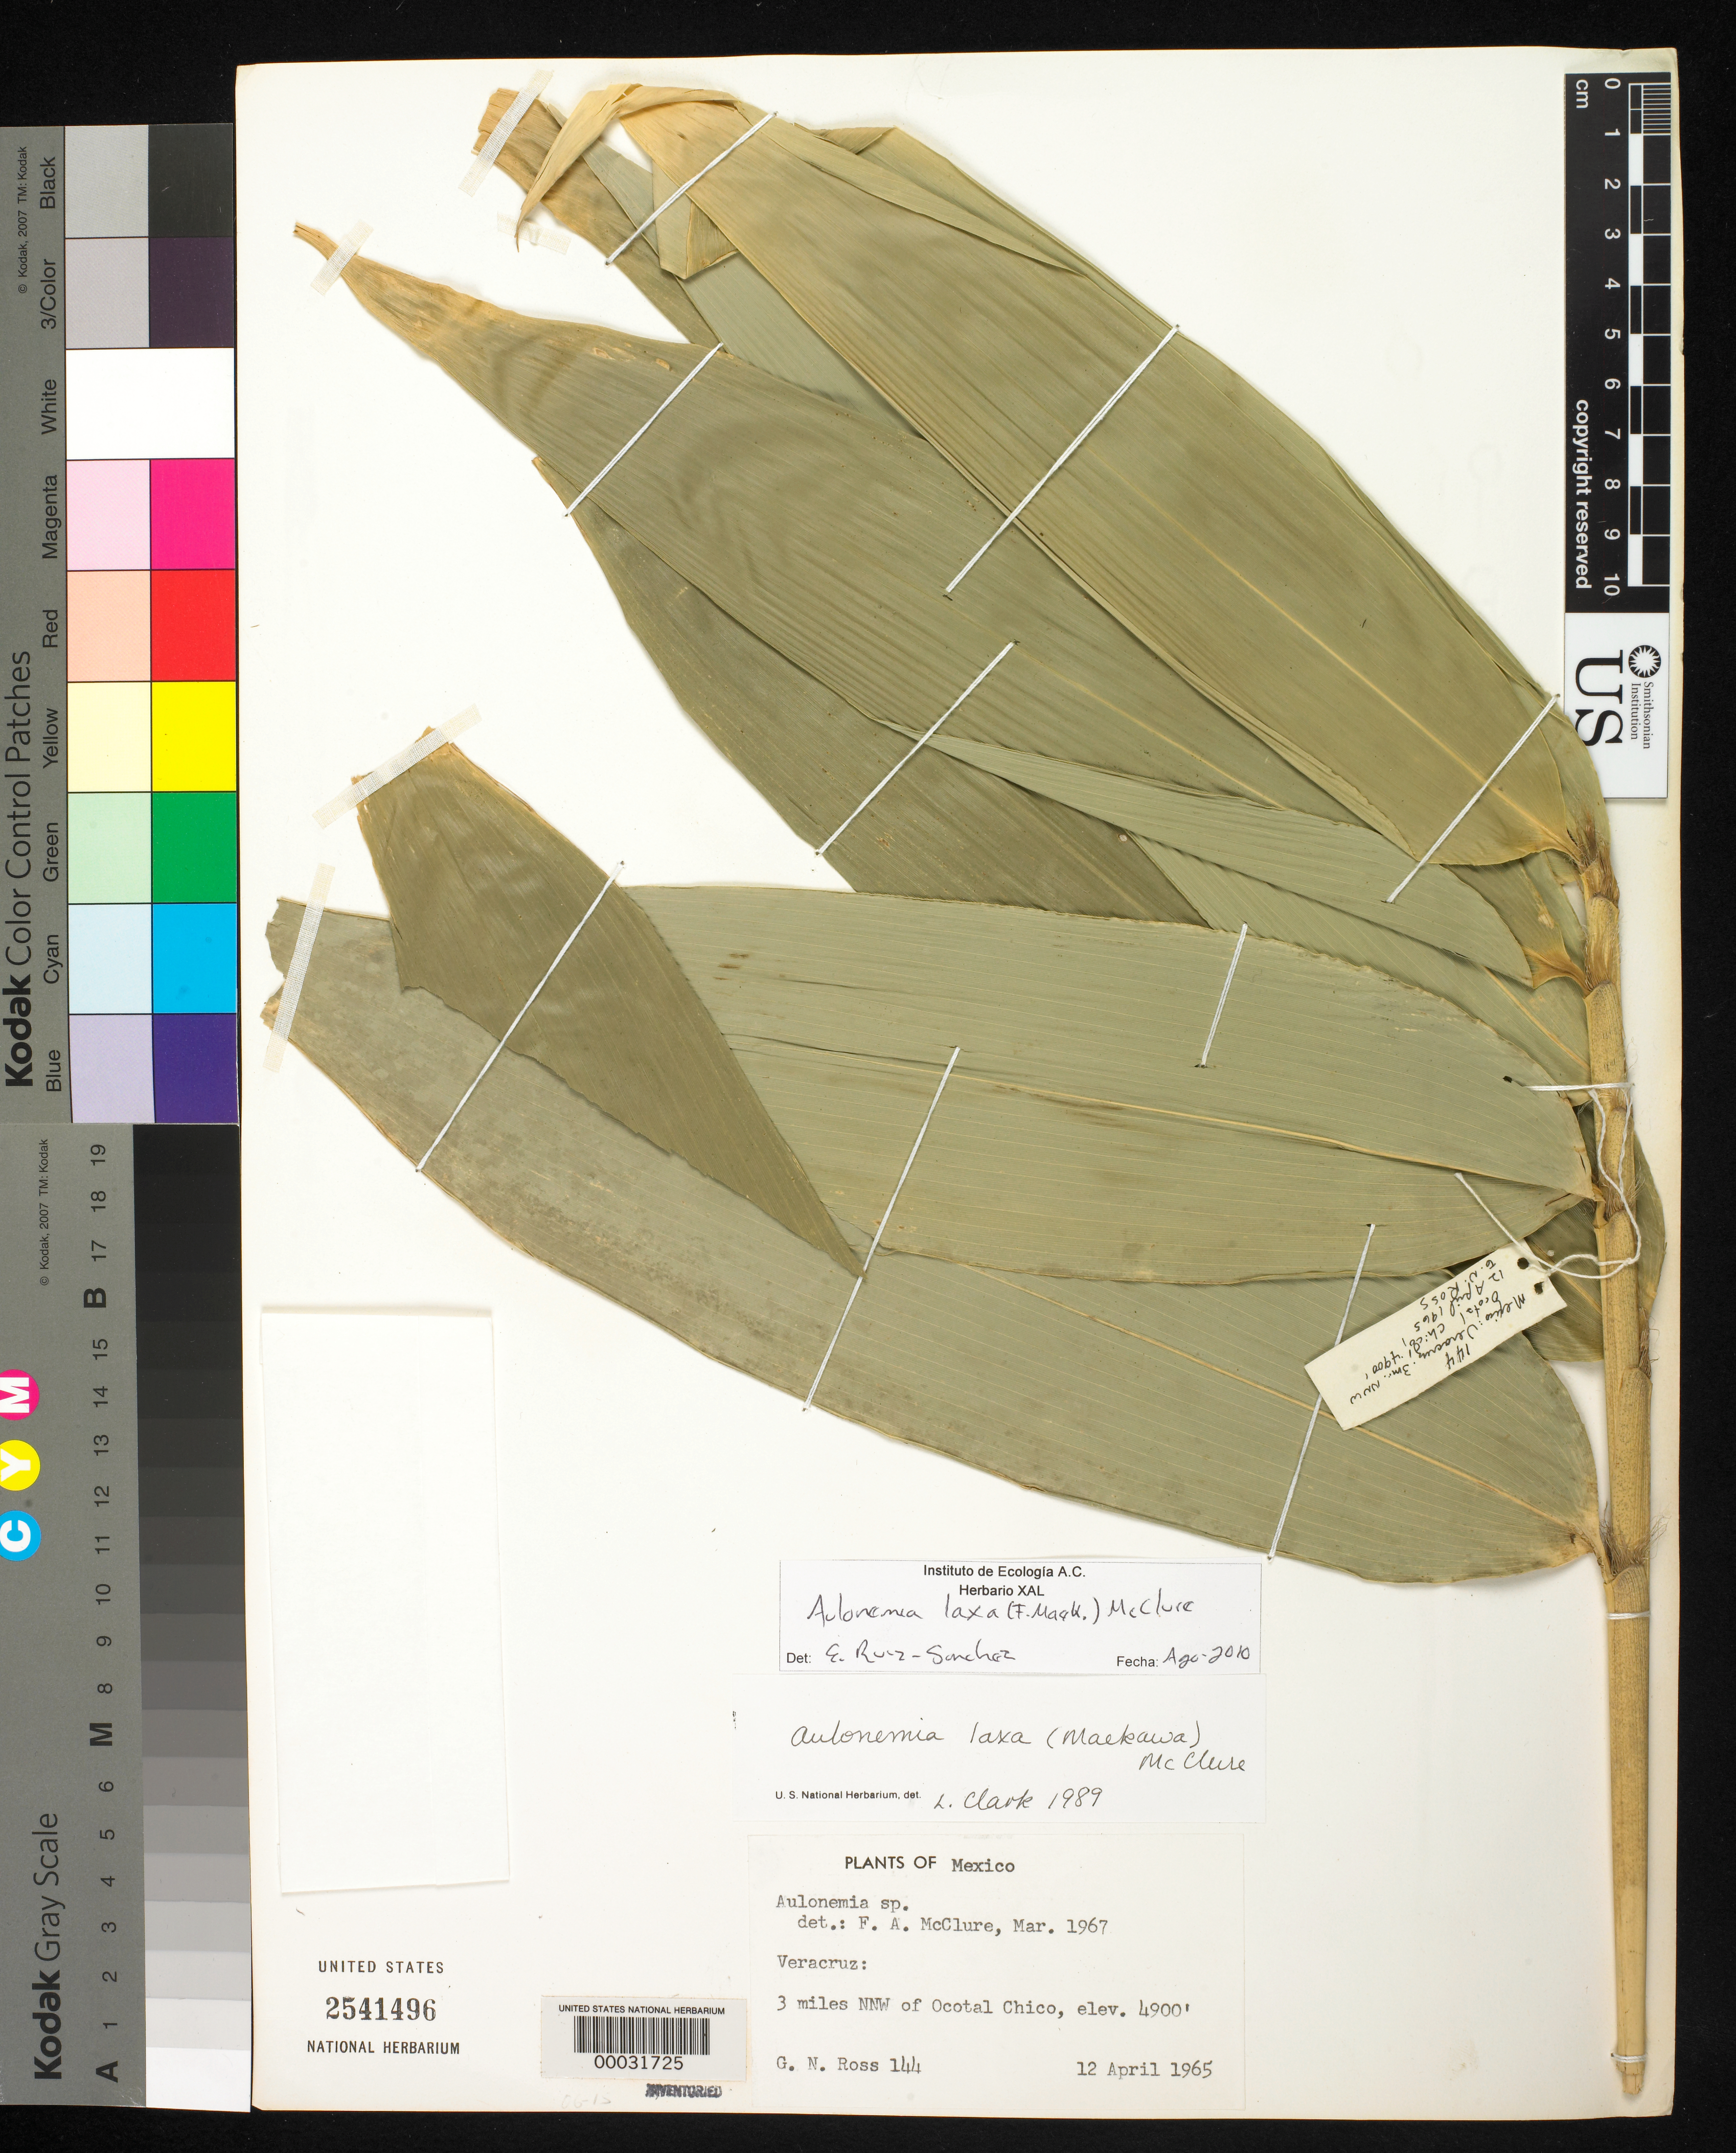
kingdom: Plantae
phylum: Tracheophyta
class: Liliopsida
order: Poales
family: Poaceae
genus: Aulonemia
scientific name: Aulonemia laxa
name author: (F. Maek.) McClure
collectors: G. N. Ross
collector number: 144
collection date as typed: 12 Apr 1965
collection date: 1965-04-12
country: Mexico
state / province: Veracruz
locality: Ocatal chico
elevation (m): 1495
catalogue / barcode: US 2541496